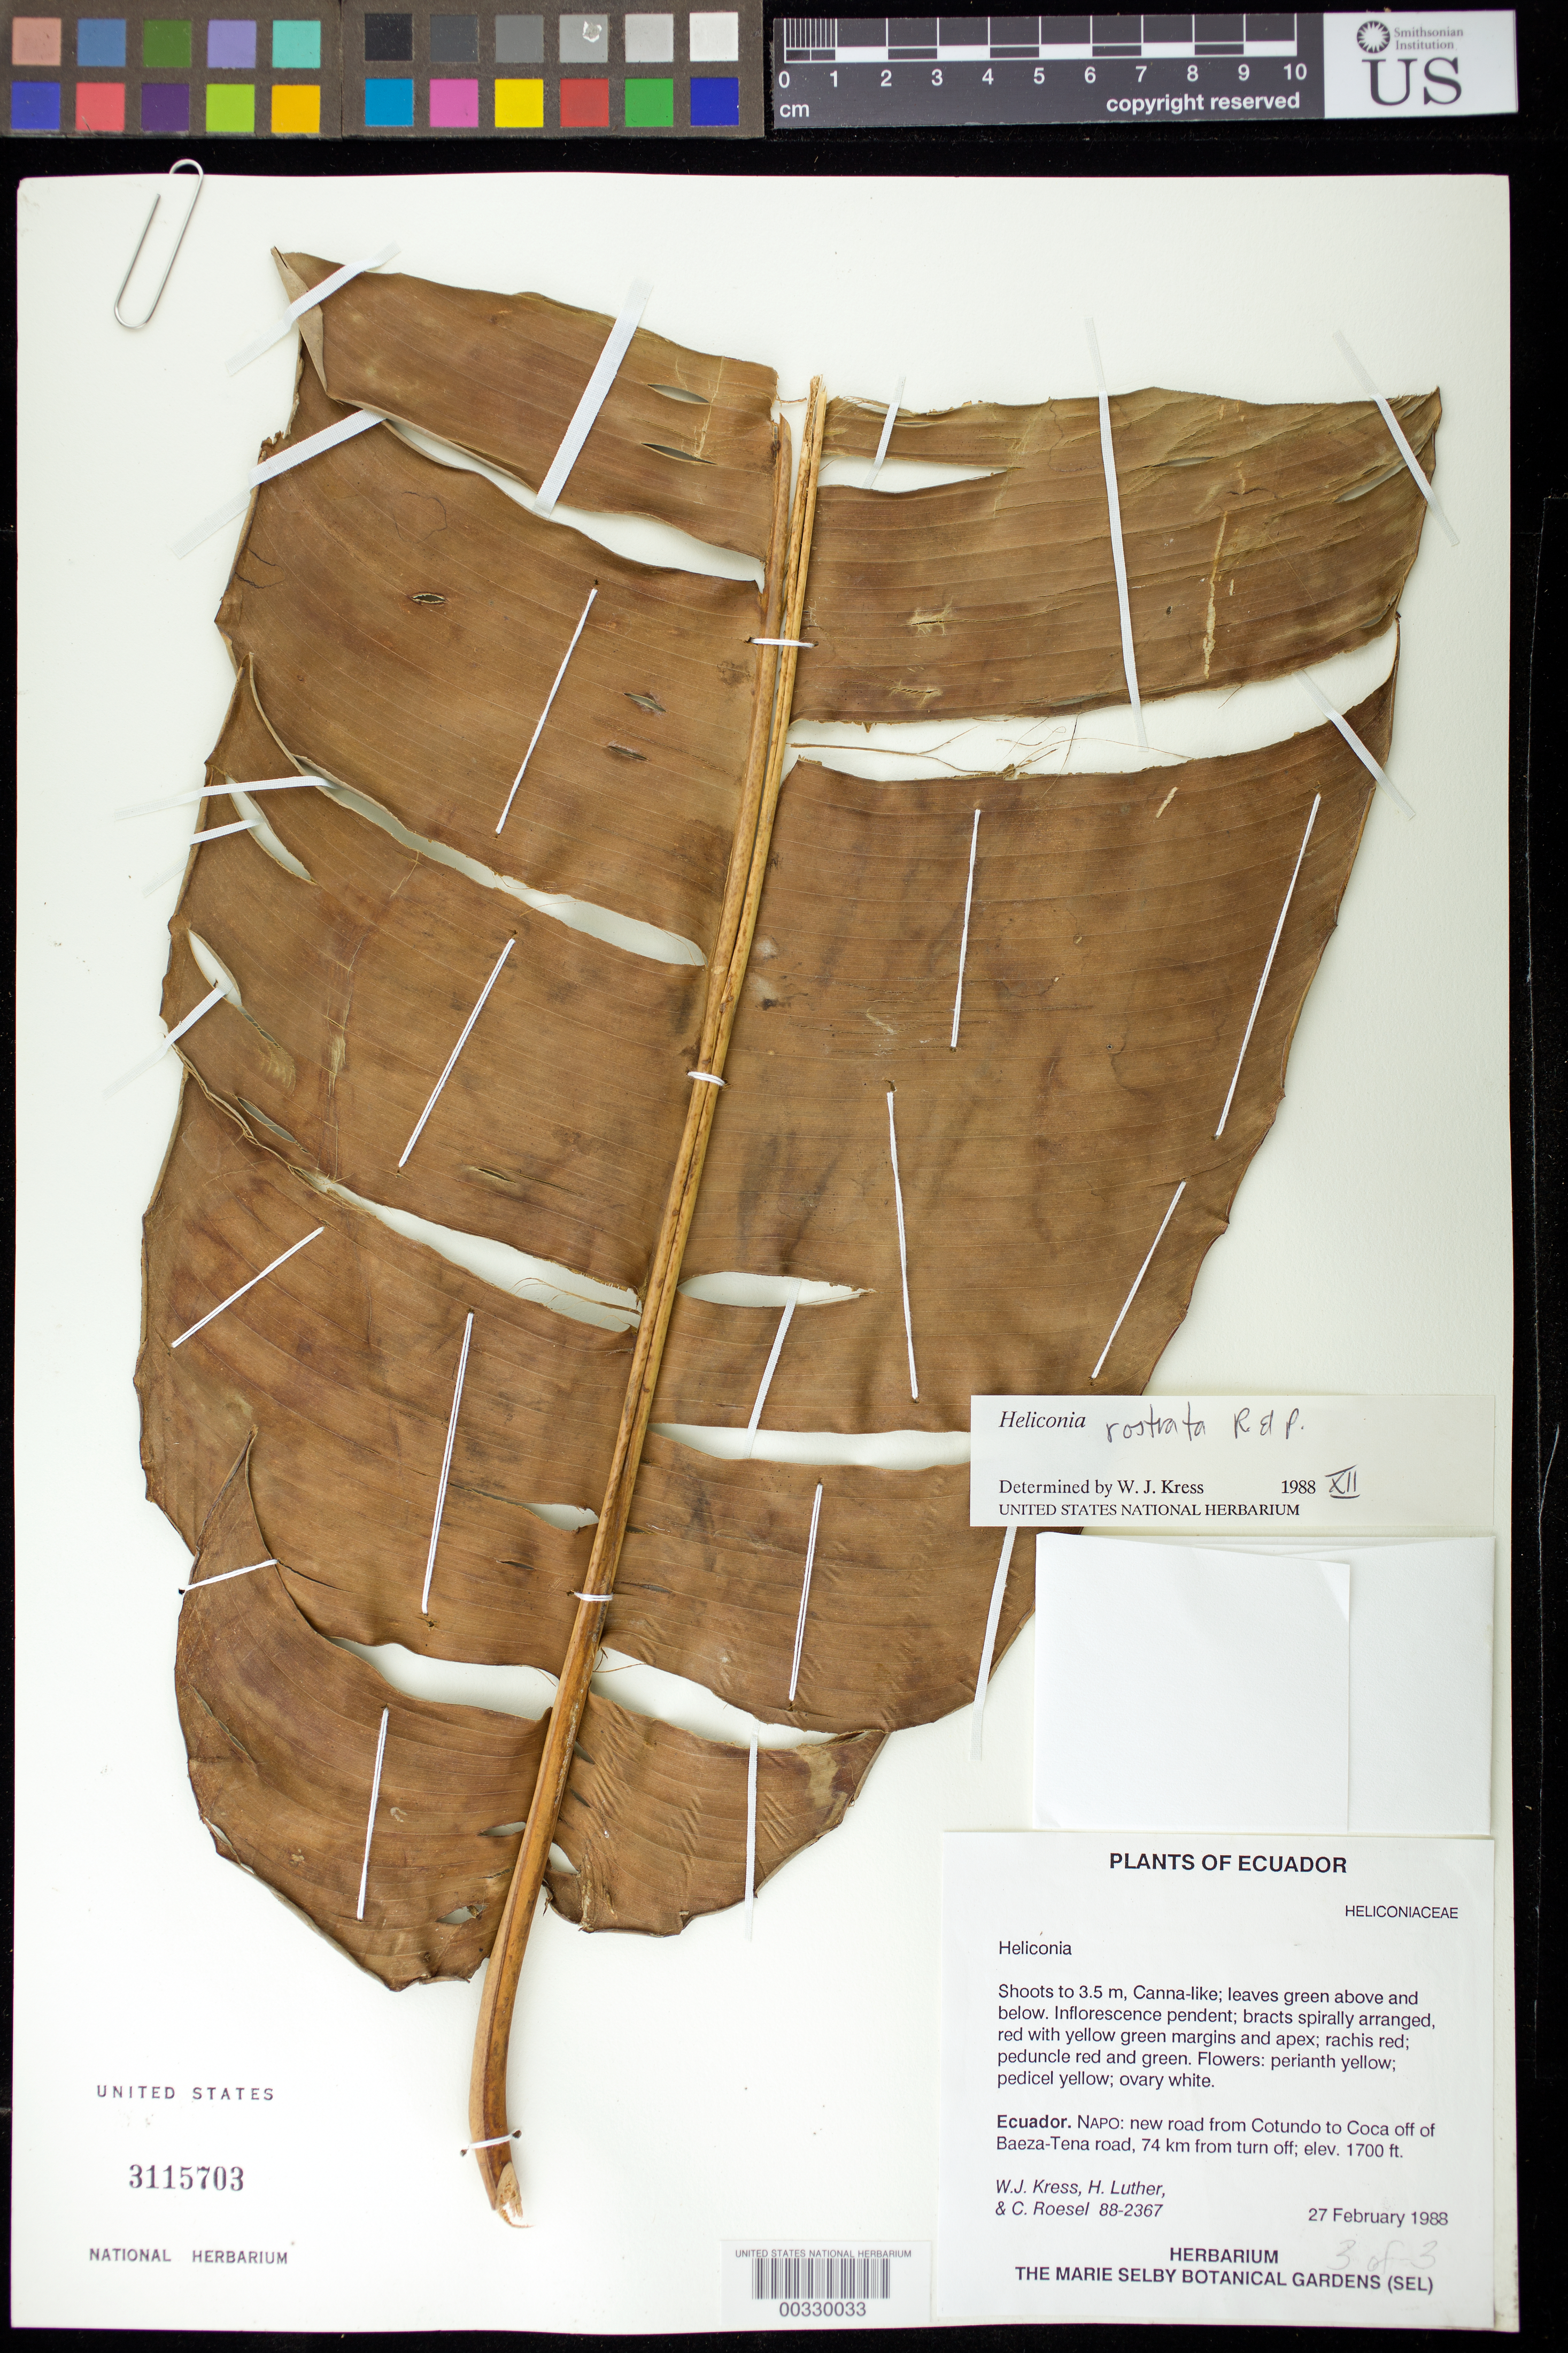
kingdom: Plantae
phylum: Tracheophyta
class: Liliopsida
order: Zingiberales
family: Heliconiaceae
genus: Heliconia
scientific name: Heliconia rostrata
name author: Ruiz & Pav.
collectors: W. J. Kress, Harry E. Luther & C. S. Roesel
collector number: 88-2367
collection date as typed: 27 Feb 1988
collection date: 1988-02-27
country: Ecuador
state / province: Napo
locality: New road from cOtundo to coca of f of baeza-Tena road, 74 km from turn of f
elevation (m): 518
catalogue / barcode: US 3115703